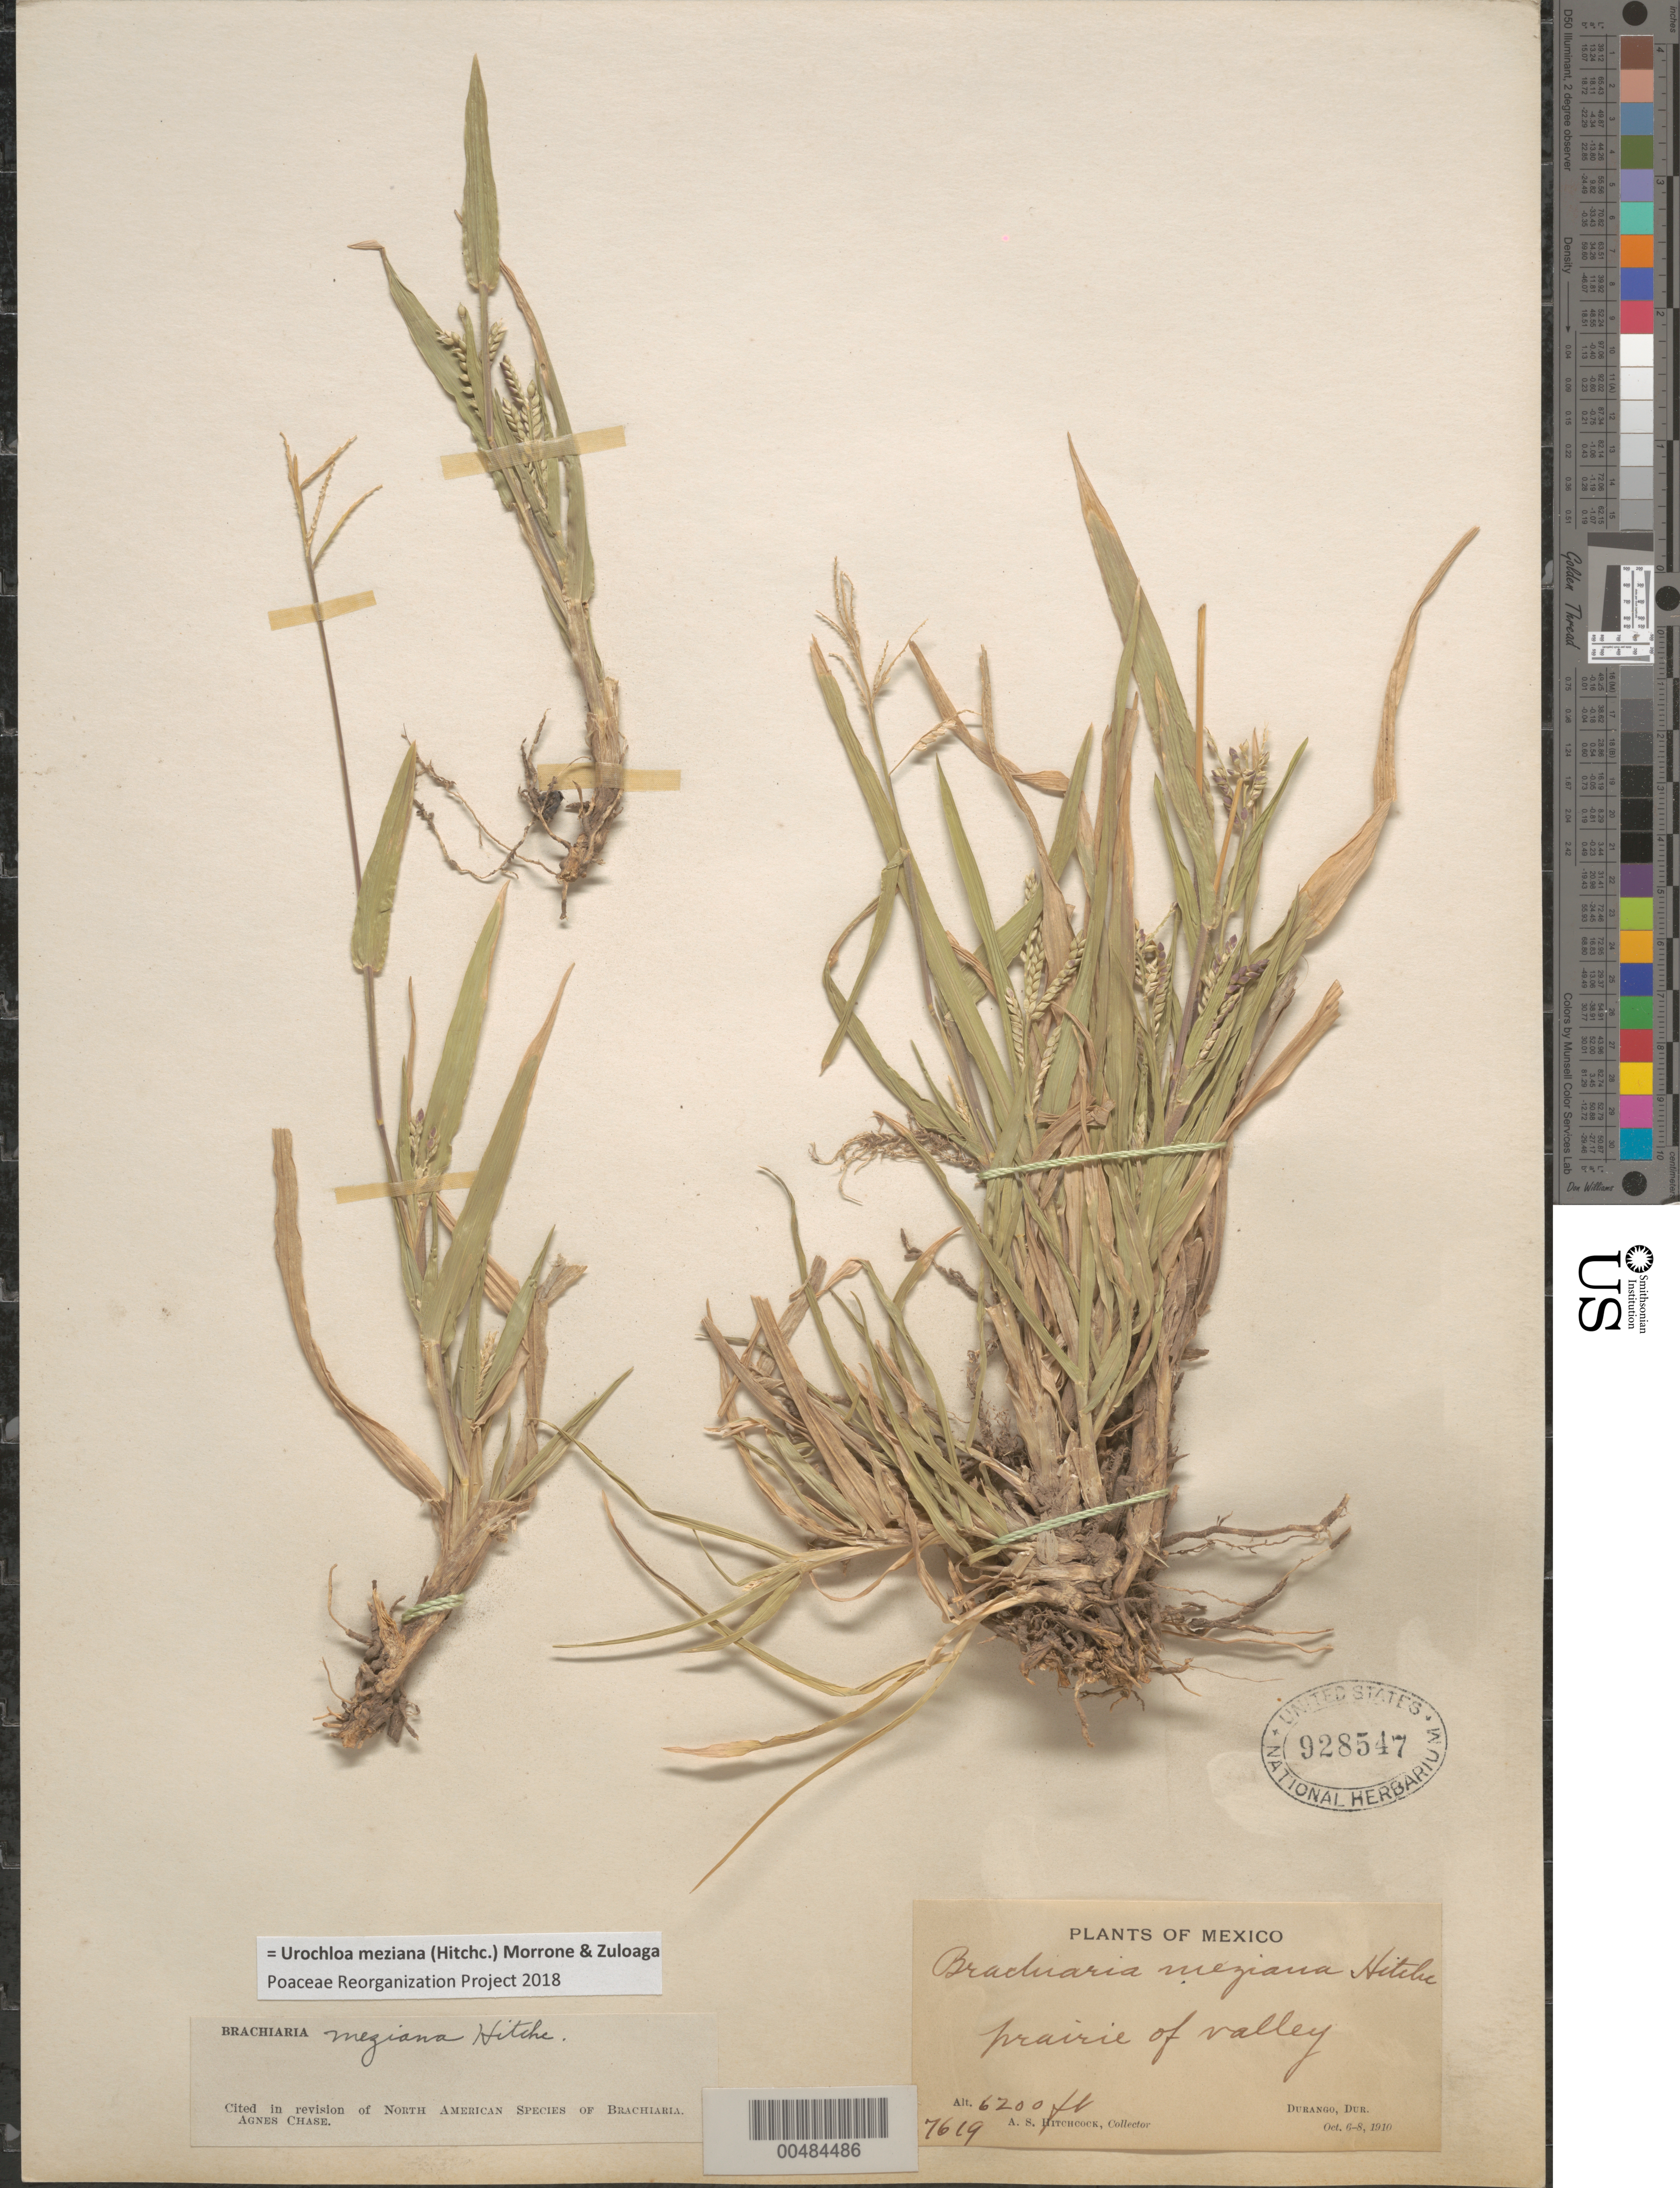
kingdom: Plantae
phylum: Tracheophyta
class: Liliopsida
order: Poales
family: Poaceae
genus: Brachiaria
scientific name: Brachiaria meziana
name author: Hitchc.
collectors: A. S. Hitchcock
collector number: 7619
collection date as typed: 6 Oct 1910 to 8 Oct 1910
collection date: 1910-10-06/1910-10-08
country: Mexico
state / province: Durango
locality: Durango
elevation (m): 1890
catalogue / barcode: US 928547